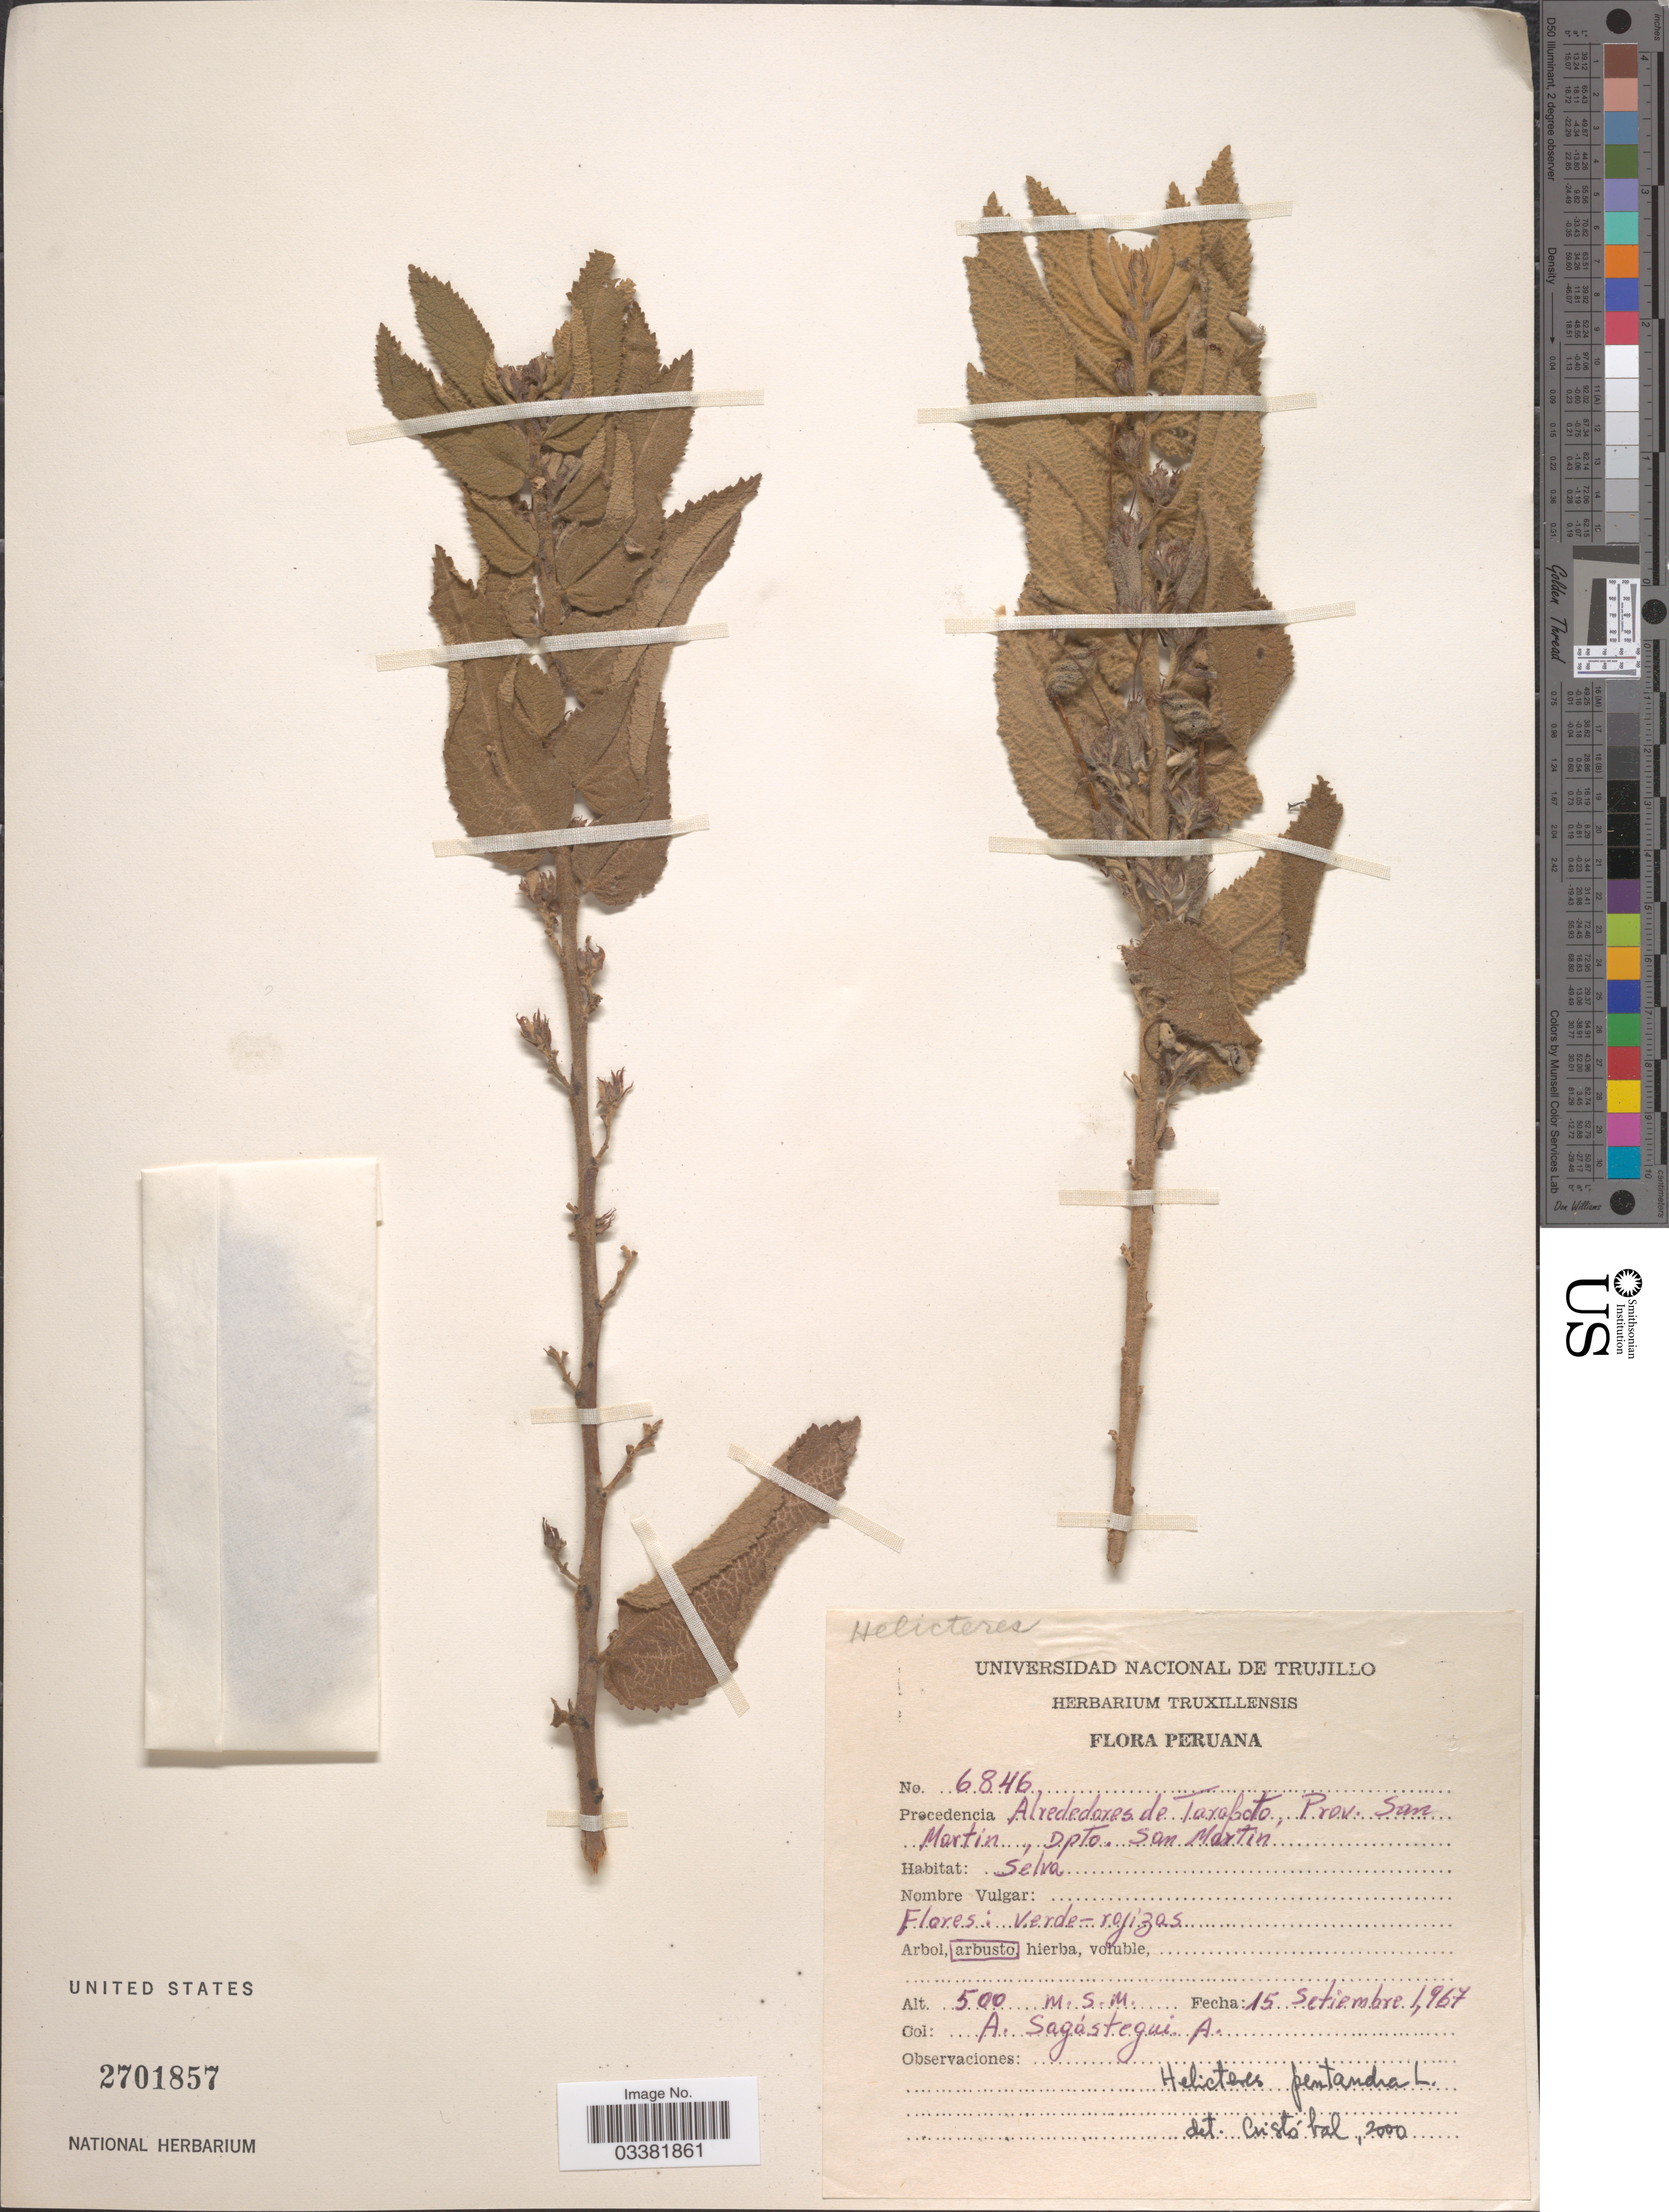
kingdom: Plantae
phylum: Tracheophyta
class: Magnoliopsida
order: Malvales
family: Malvaceae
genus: Helicteres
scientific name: Helicteres pentandra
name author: L.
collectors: A. Sagástegui A.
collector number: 6846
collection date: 1967-09-15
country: Peru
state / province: San Martín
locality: Alrededores de Tarapoto, Prov. San Martin, Dpto. San Martin.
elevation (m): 500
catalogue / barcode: US 2701857